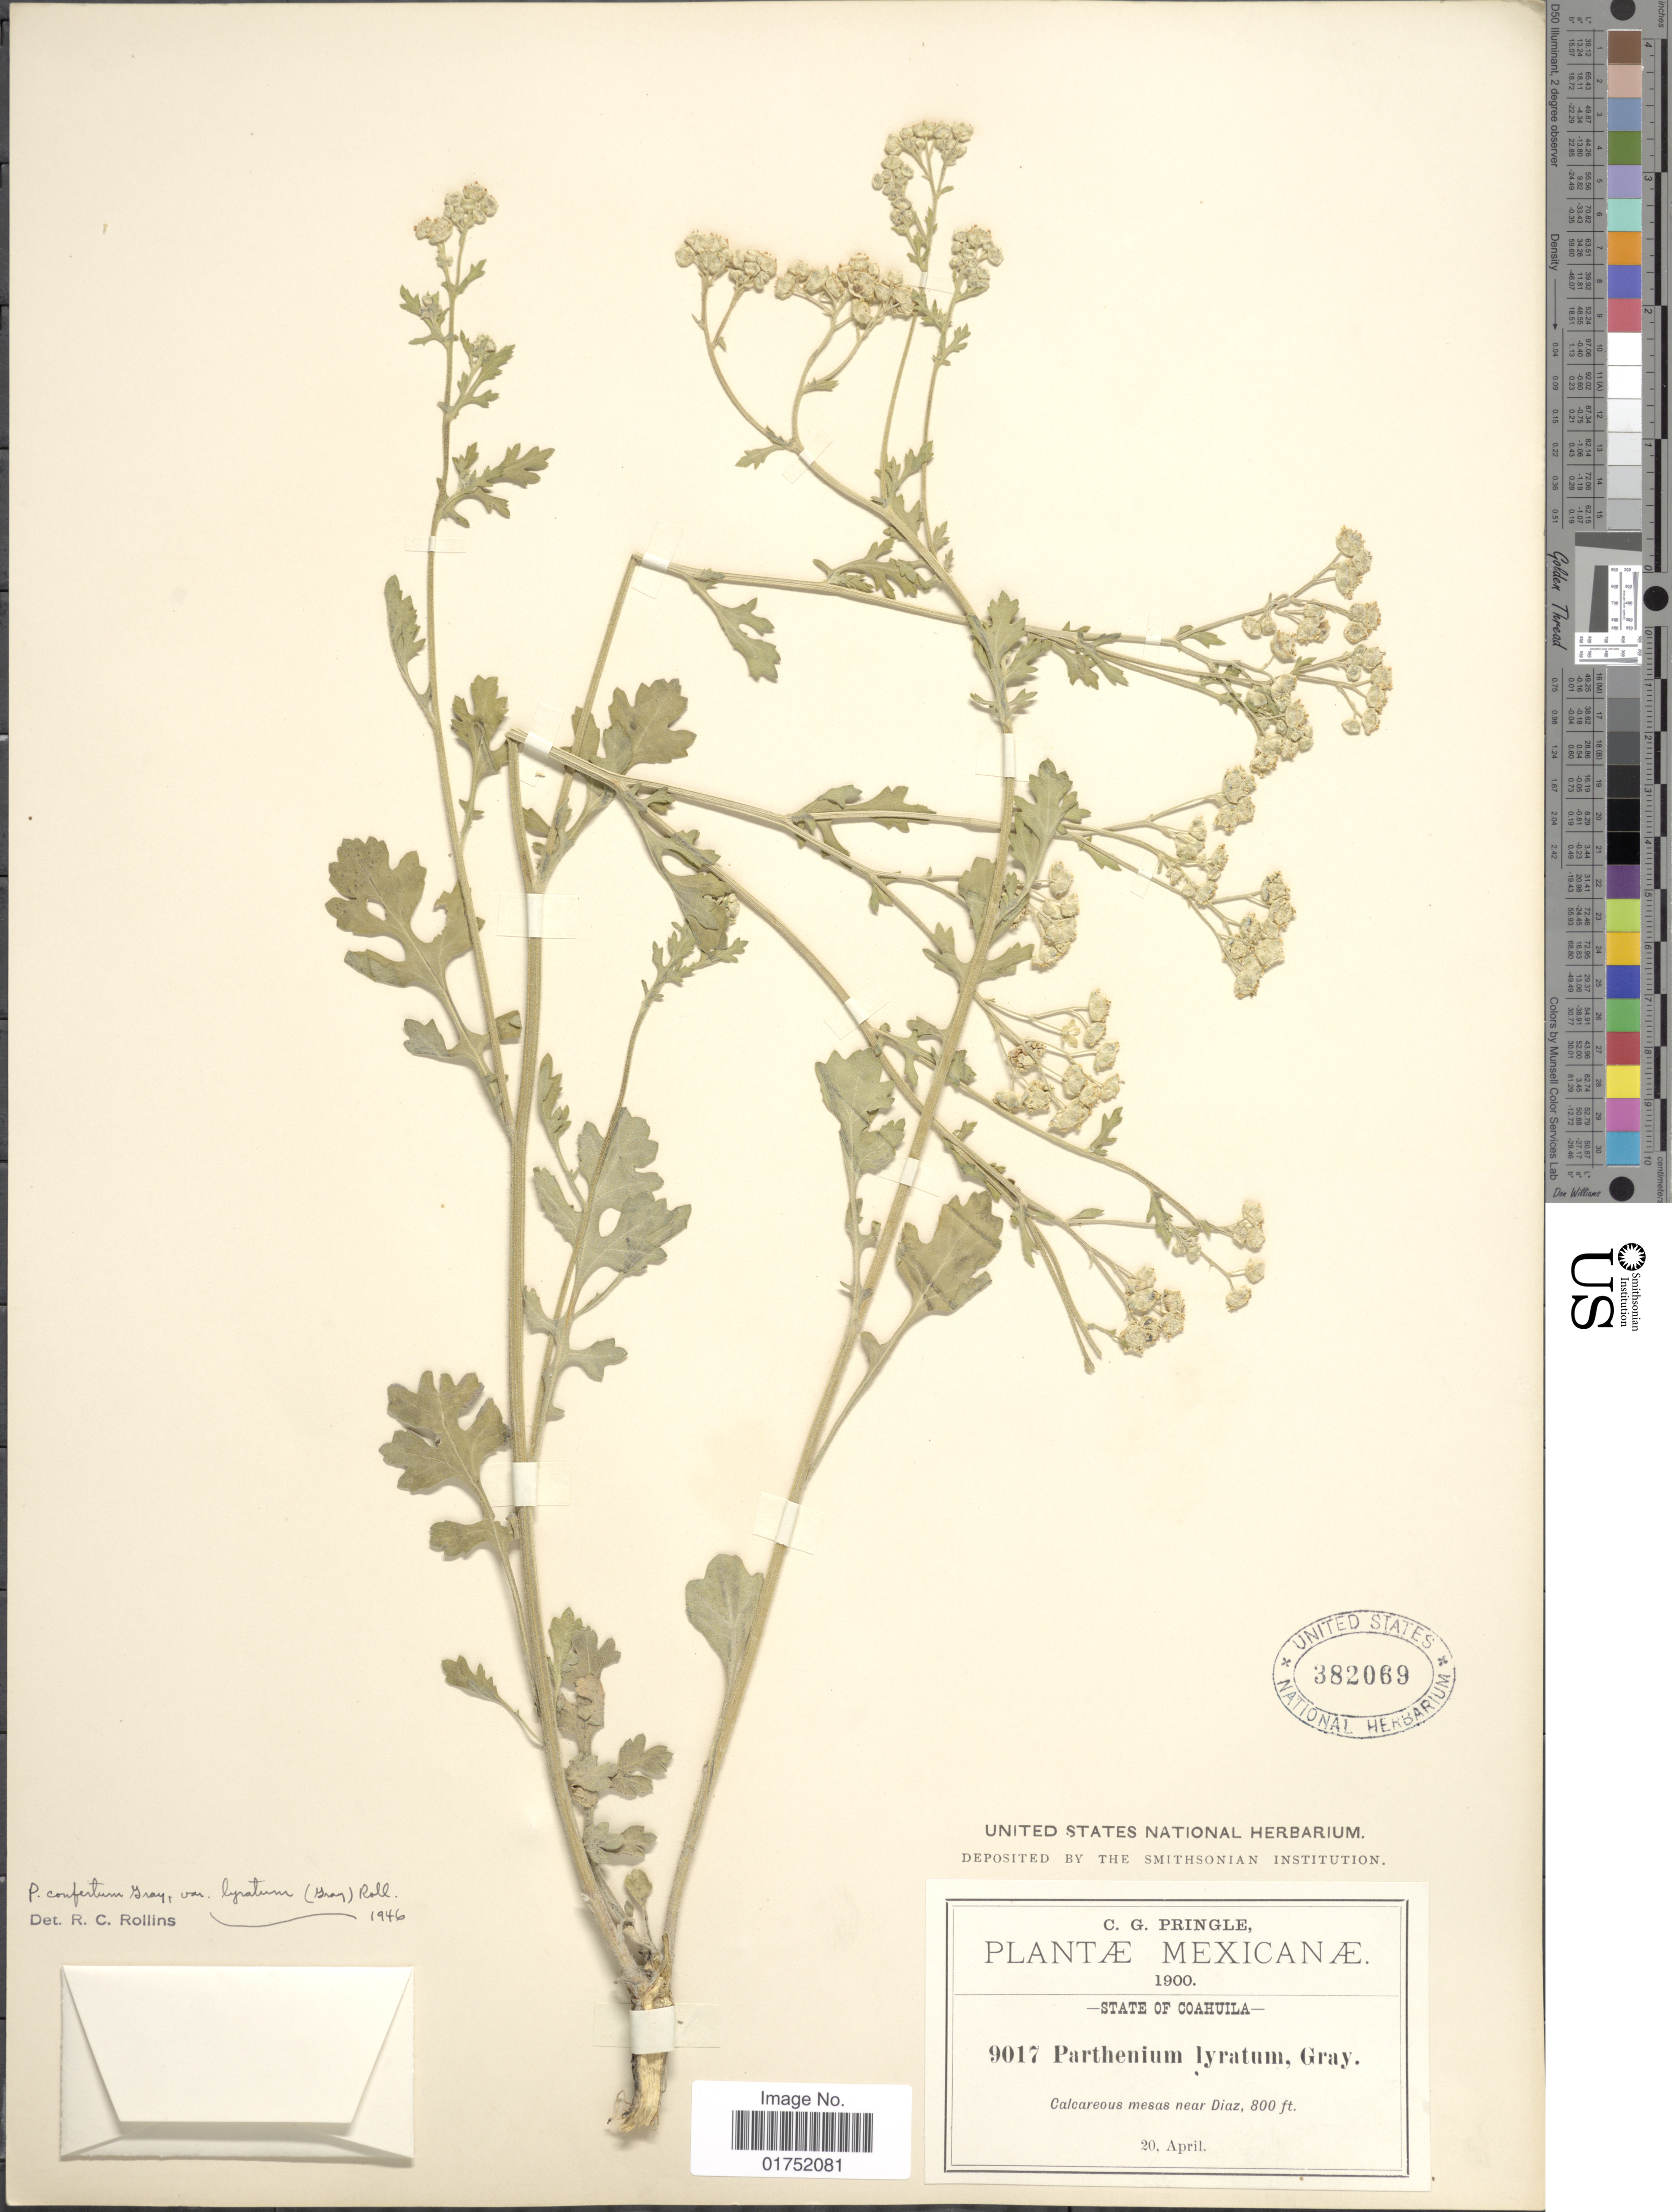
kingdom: Plantae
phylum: Tracheophyta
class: Magnoliopsida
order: Asterales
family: Asteraceae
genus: Parthenium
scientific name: Parthenium confertum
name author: A. Gray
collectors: C. G. Pringle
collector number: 9017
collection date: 1900-04-20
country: Mexico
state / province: Coahuila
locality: Mesas near Diaz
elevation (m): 244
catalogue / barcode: US 382069